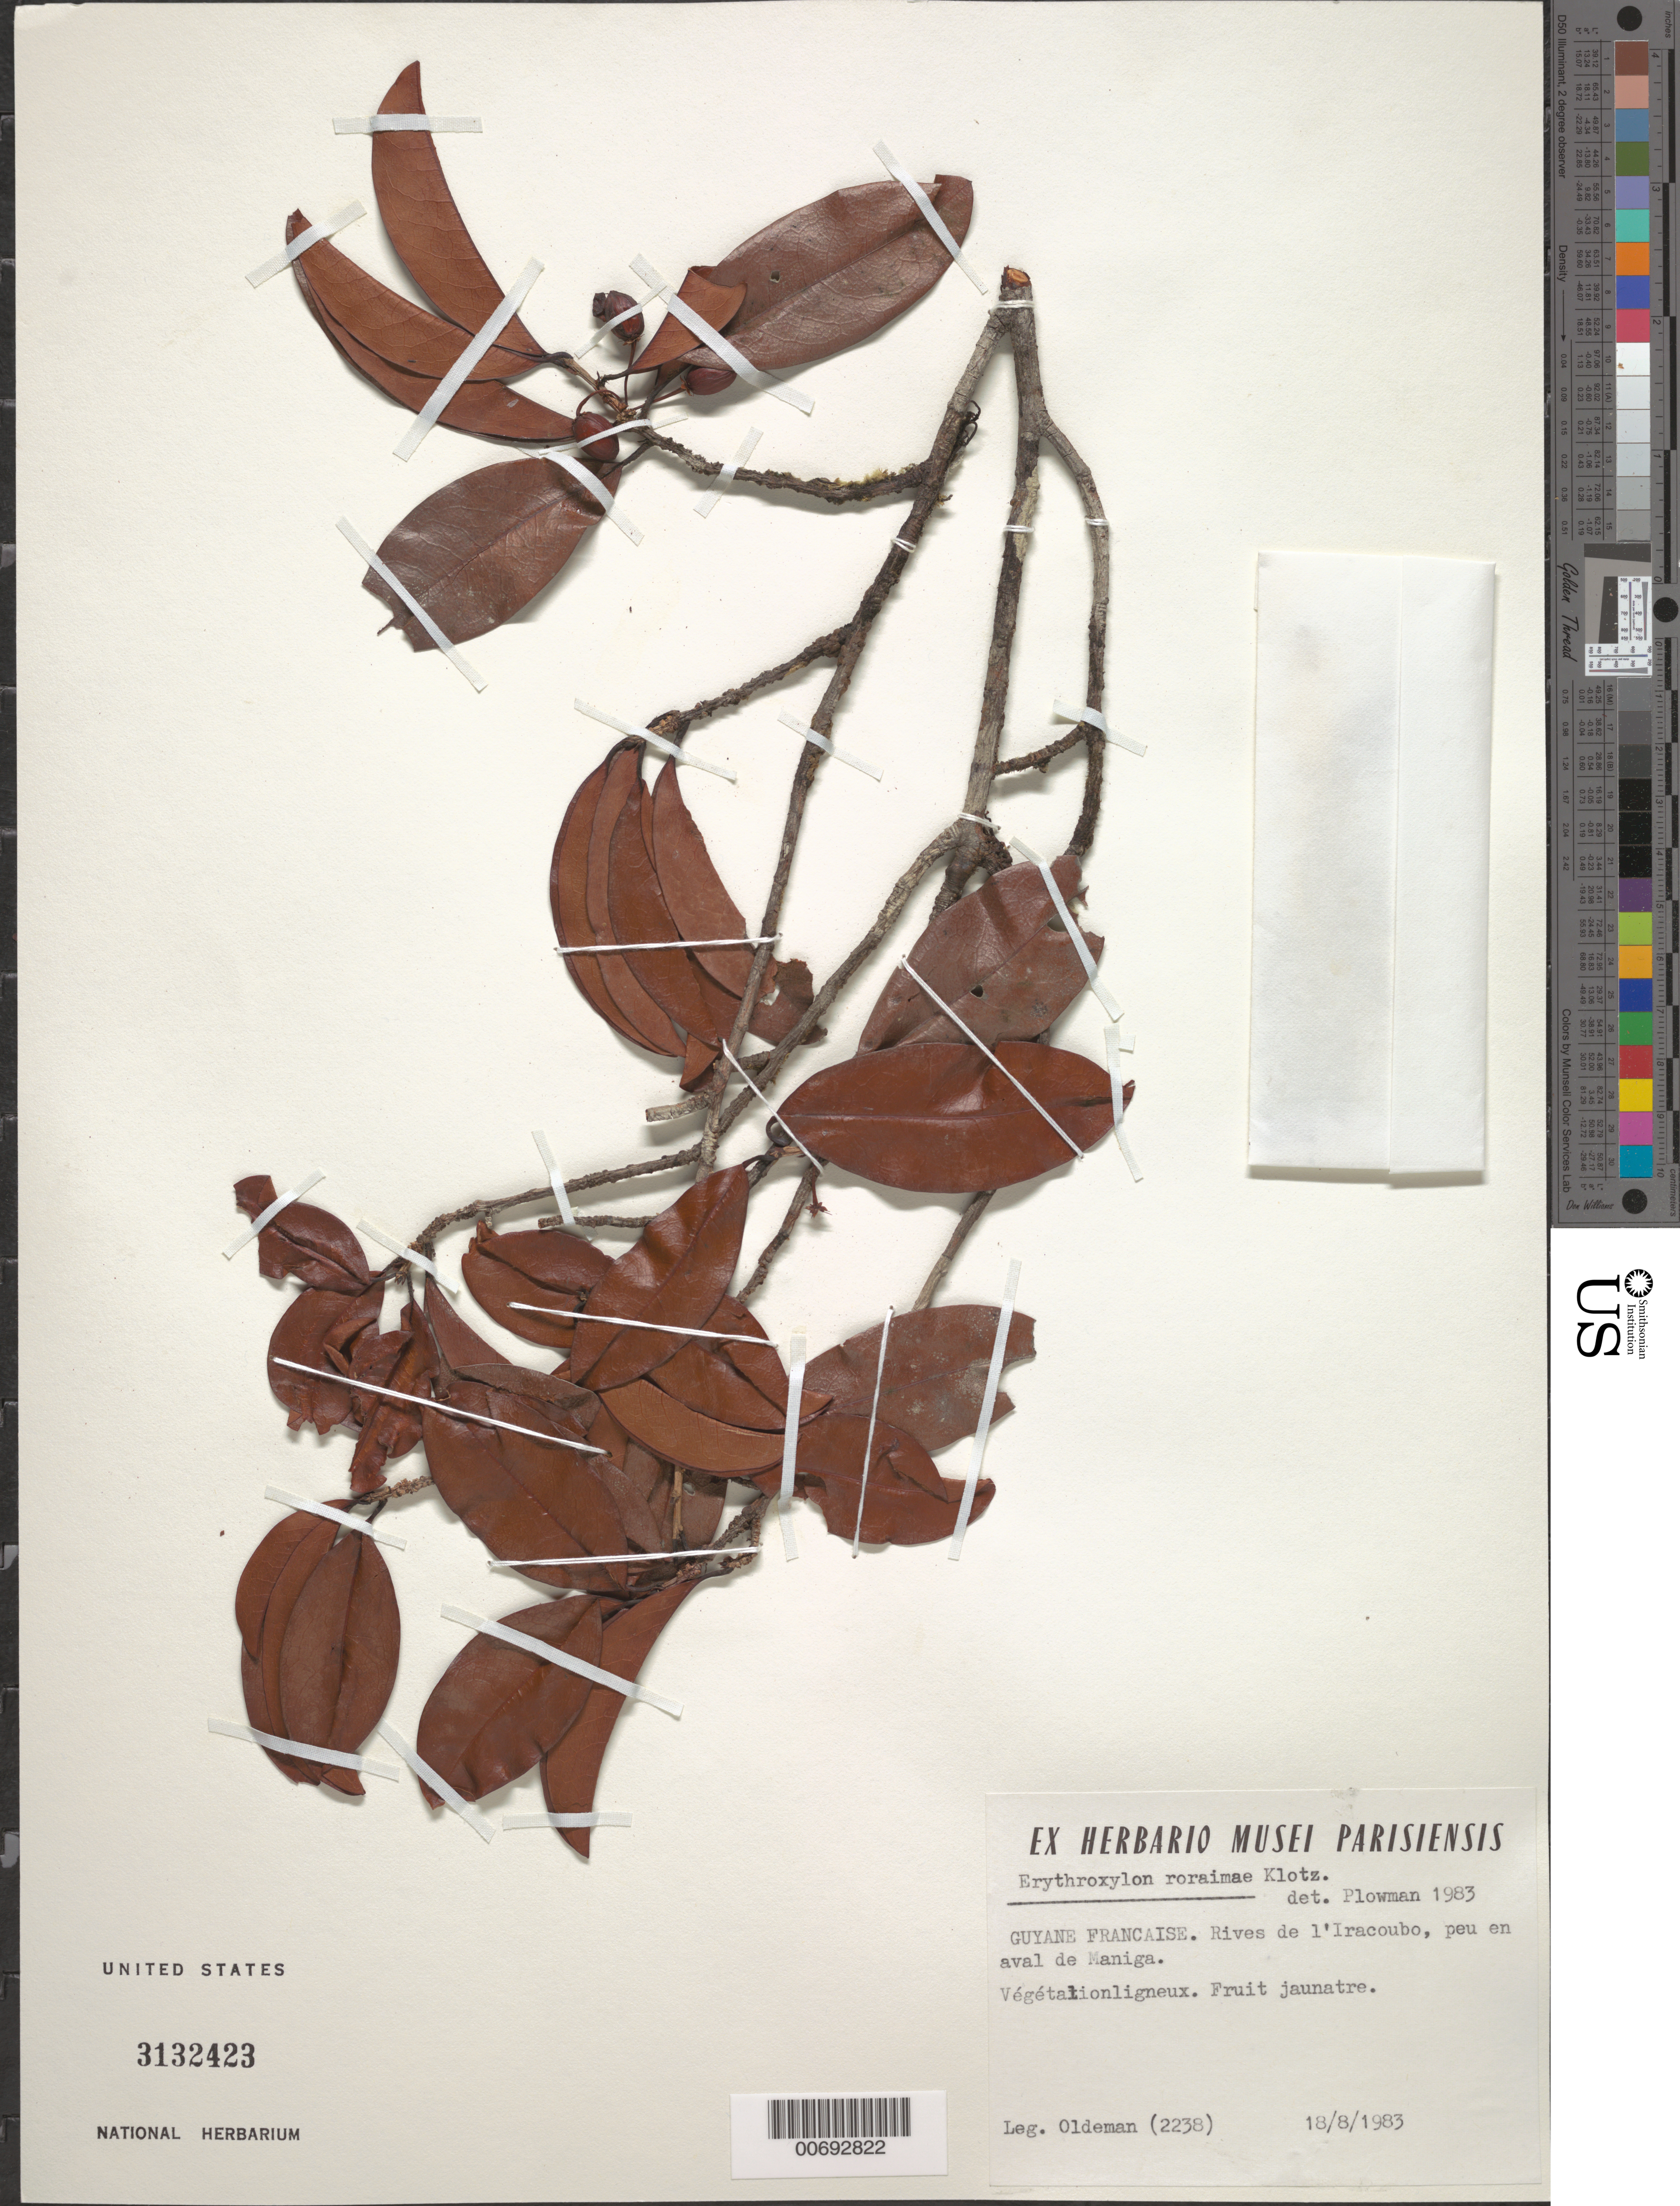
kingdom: Plantae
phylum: Tracheophyta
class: Magnoliopsida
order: Malpighiales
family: Erythroxylaceae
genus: Erythroxylum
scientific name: Erythroxylum roraimae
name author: Klotzsch ex O.E. Schulz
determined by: Plowman, Timothy C.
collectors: R. Oldeman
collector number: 2238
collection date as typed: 18-Aug-83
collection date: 1983-08-18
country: French Guiana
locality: Rives de l'Iracoubo, peu en aval de Maniga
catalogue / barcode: US 3132423